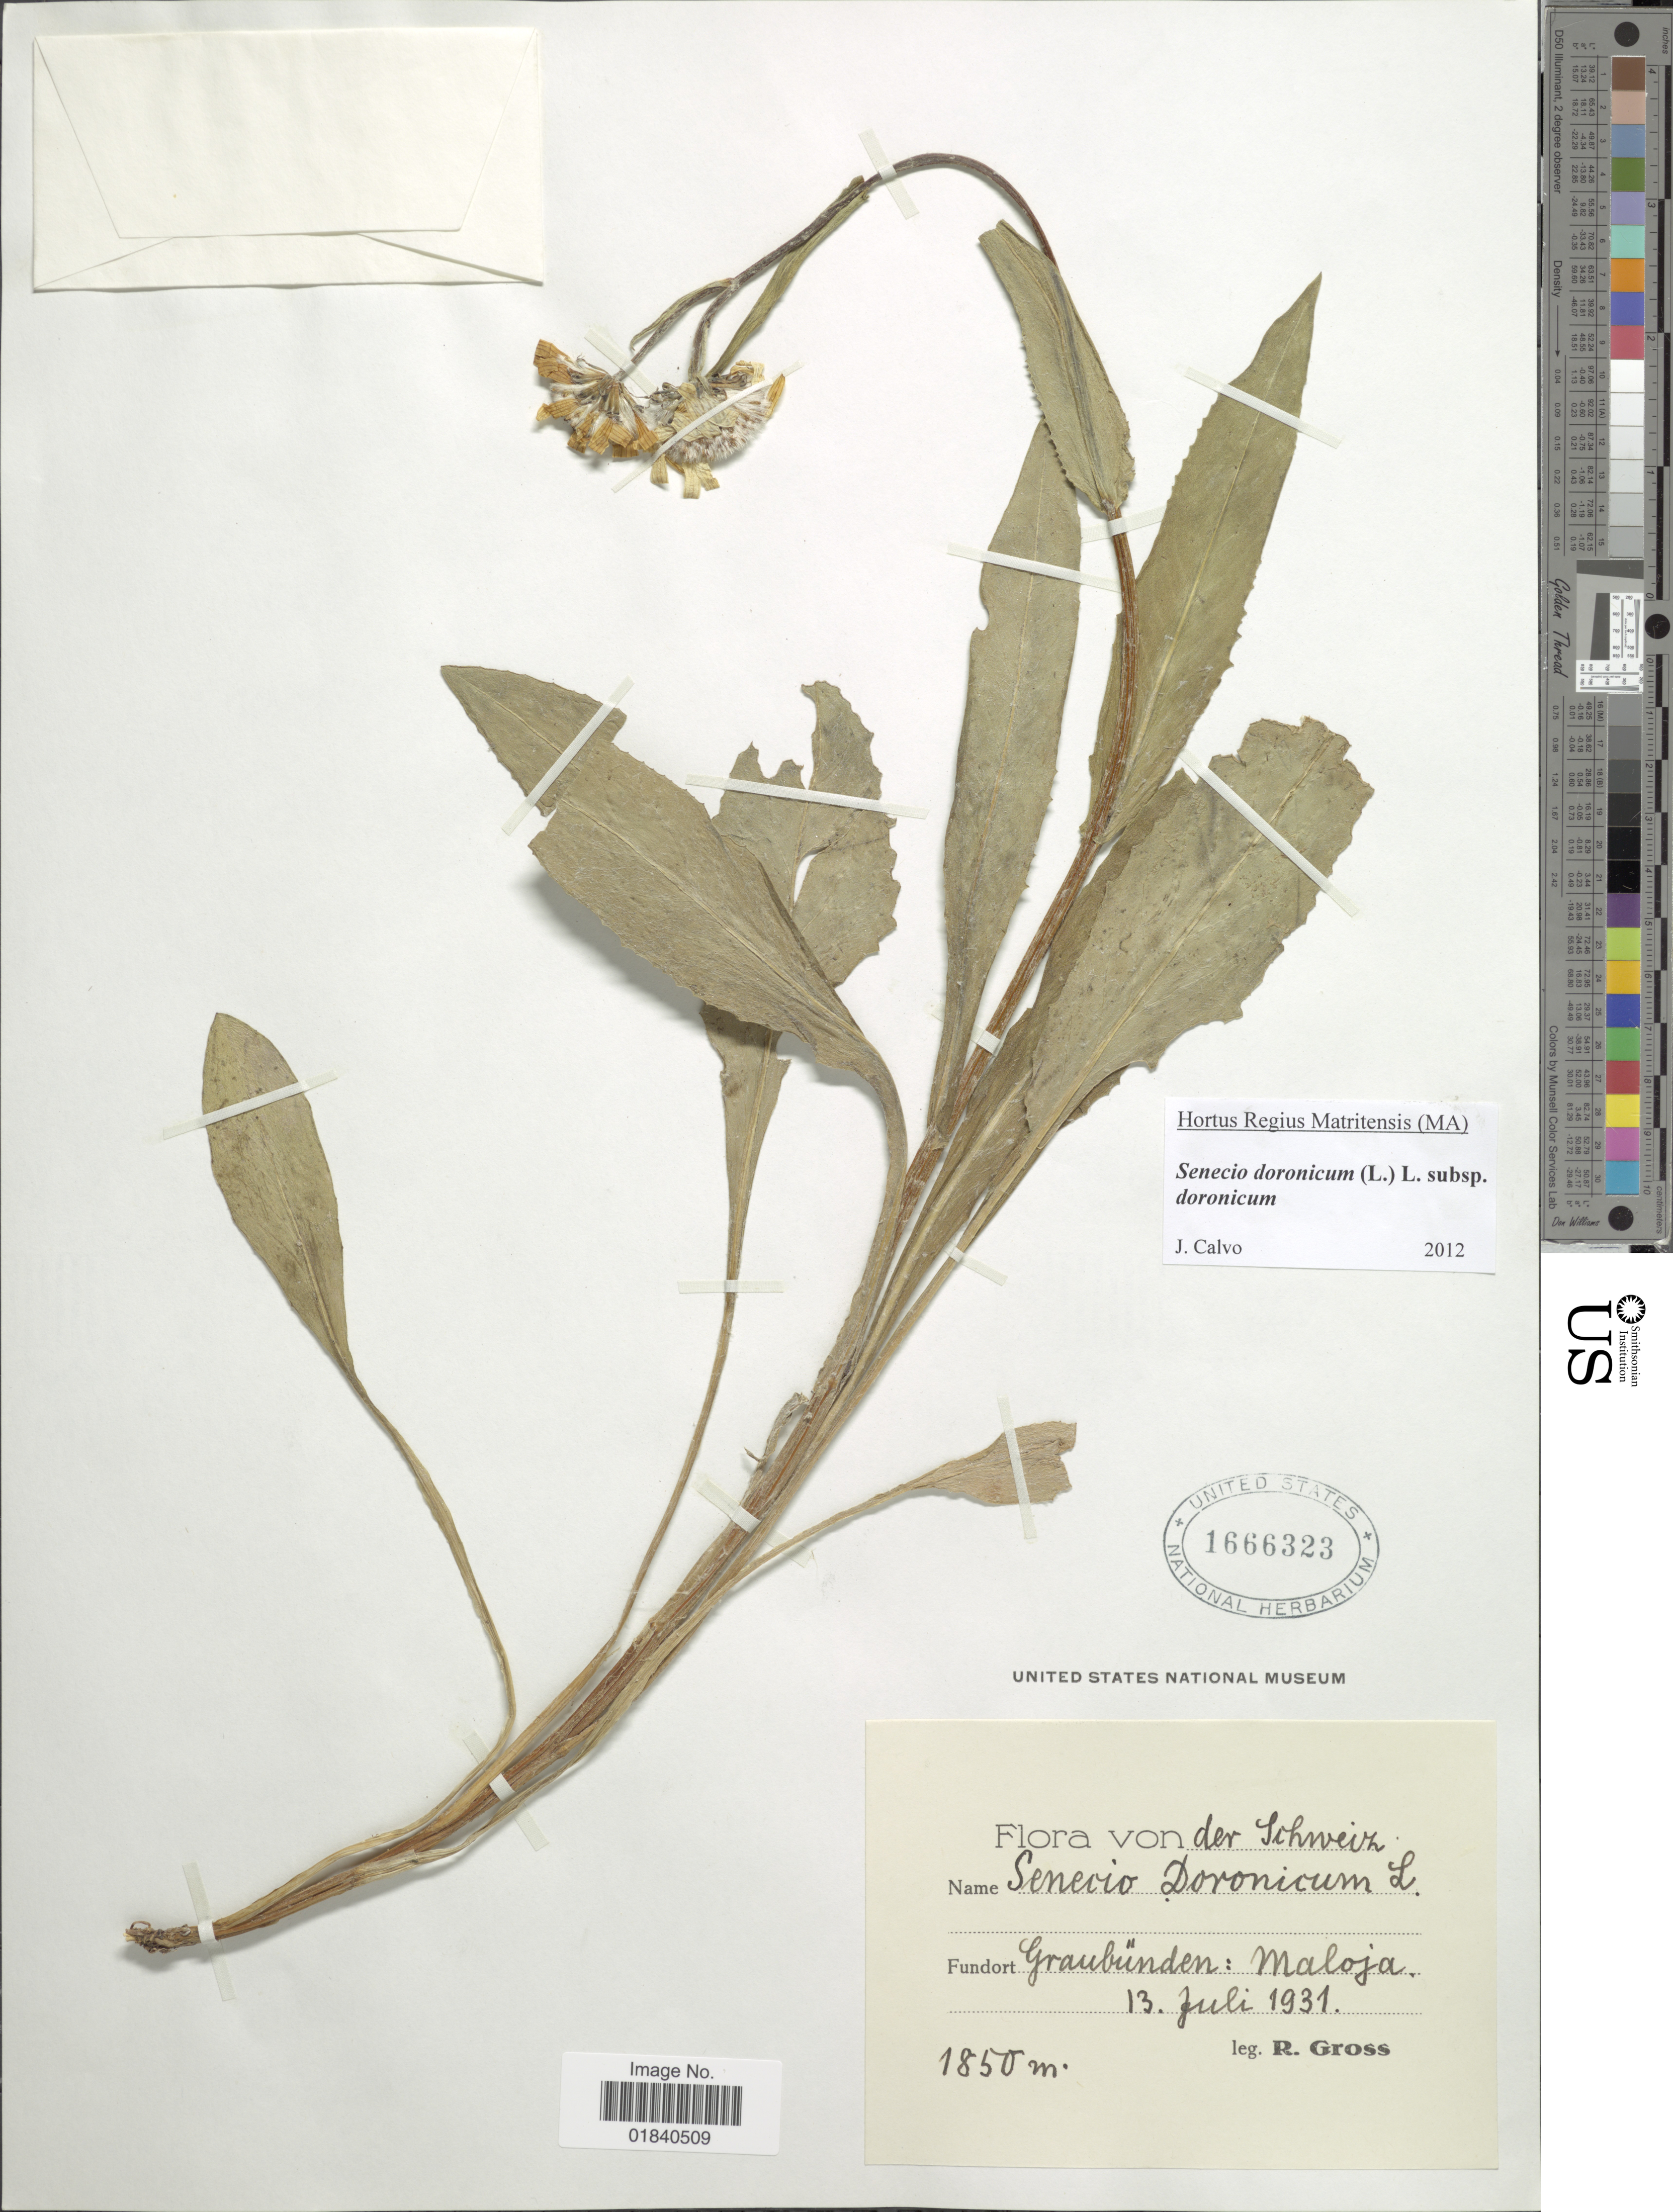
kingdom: Plantae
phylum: Tracheophyta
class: Magnoliopsida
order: Asterales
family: Asteraceae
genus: Senecio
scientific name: Senecio doronicum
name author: (L.) L.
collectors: R. Gross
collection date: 1931-07-13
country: Switzerland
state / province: Graubunden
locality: Schweiz. Maloja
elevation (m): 1850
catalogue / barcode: US 1666323